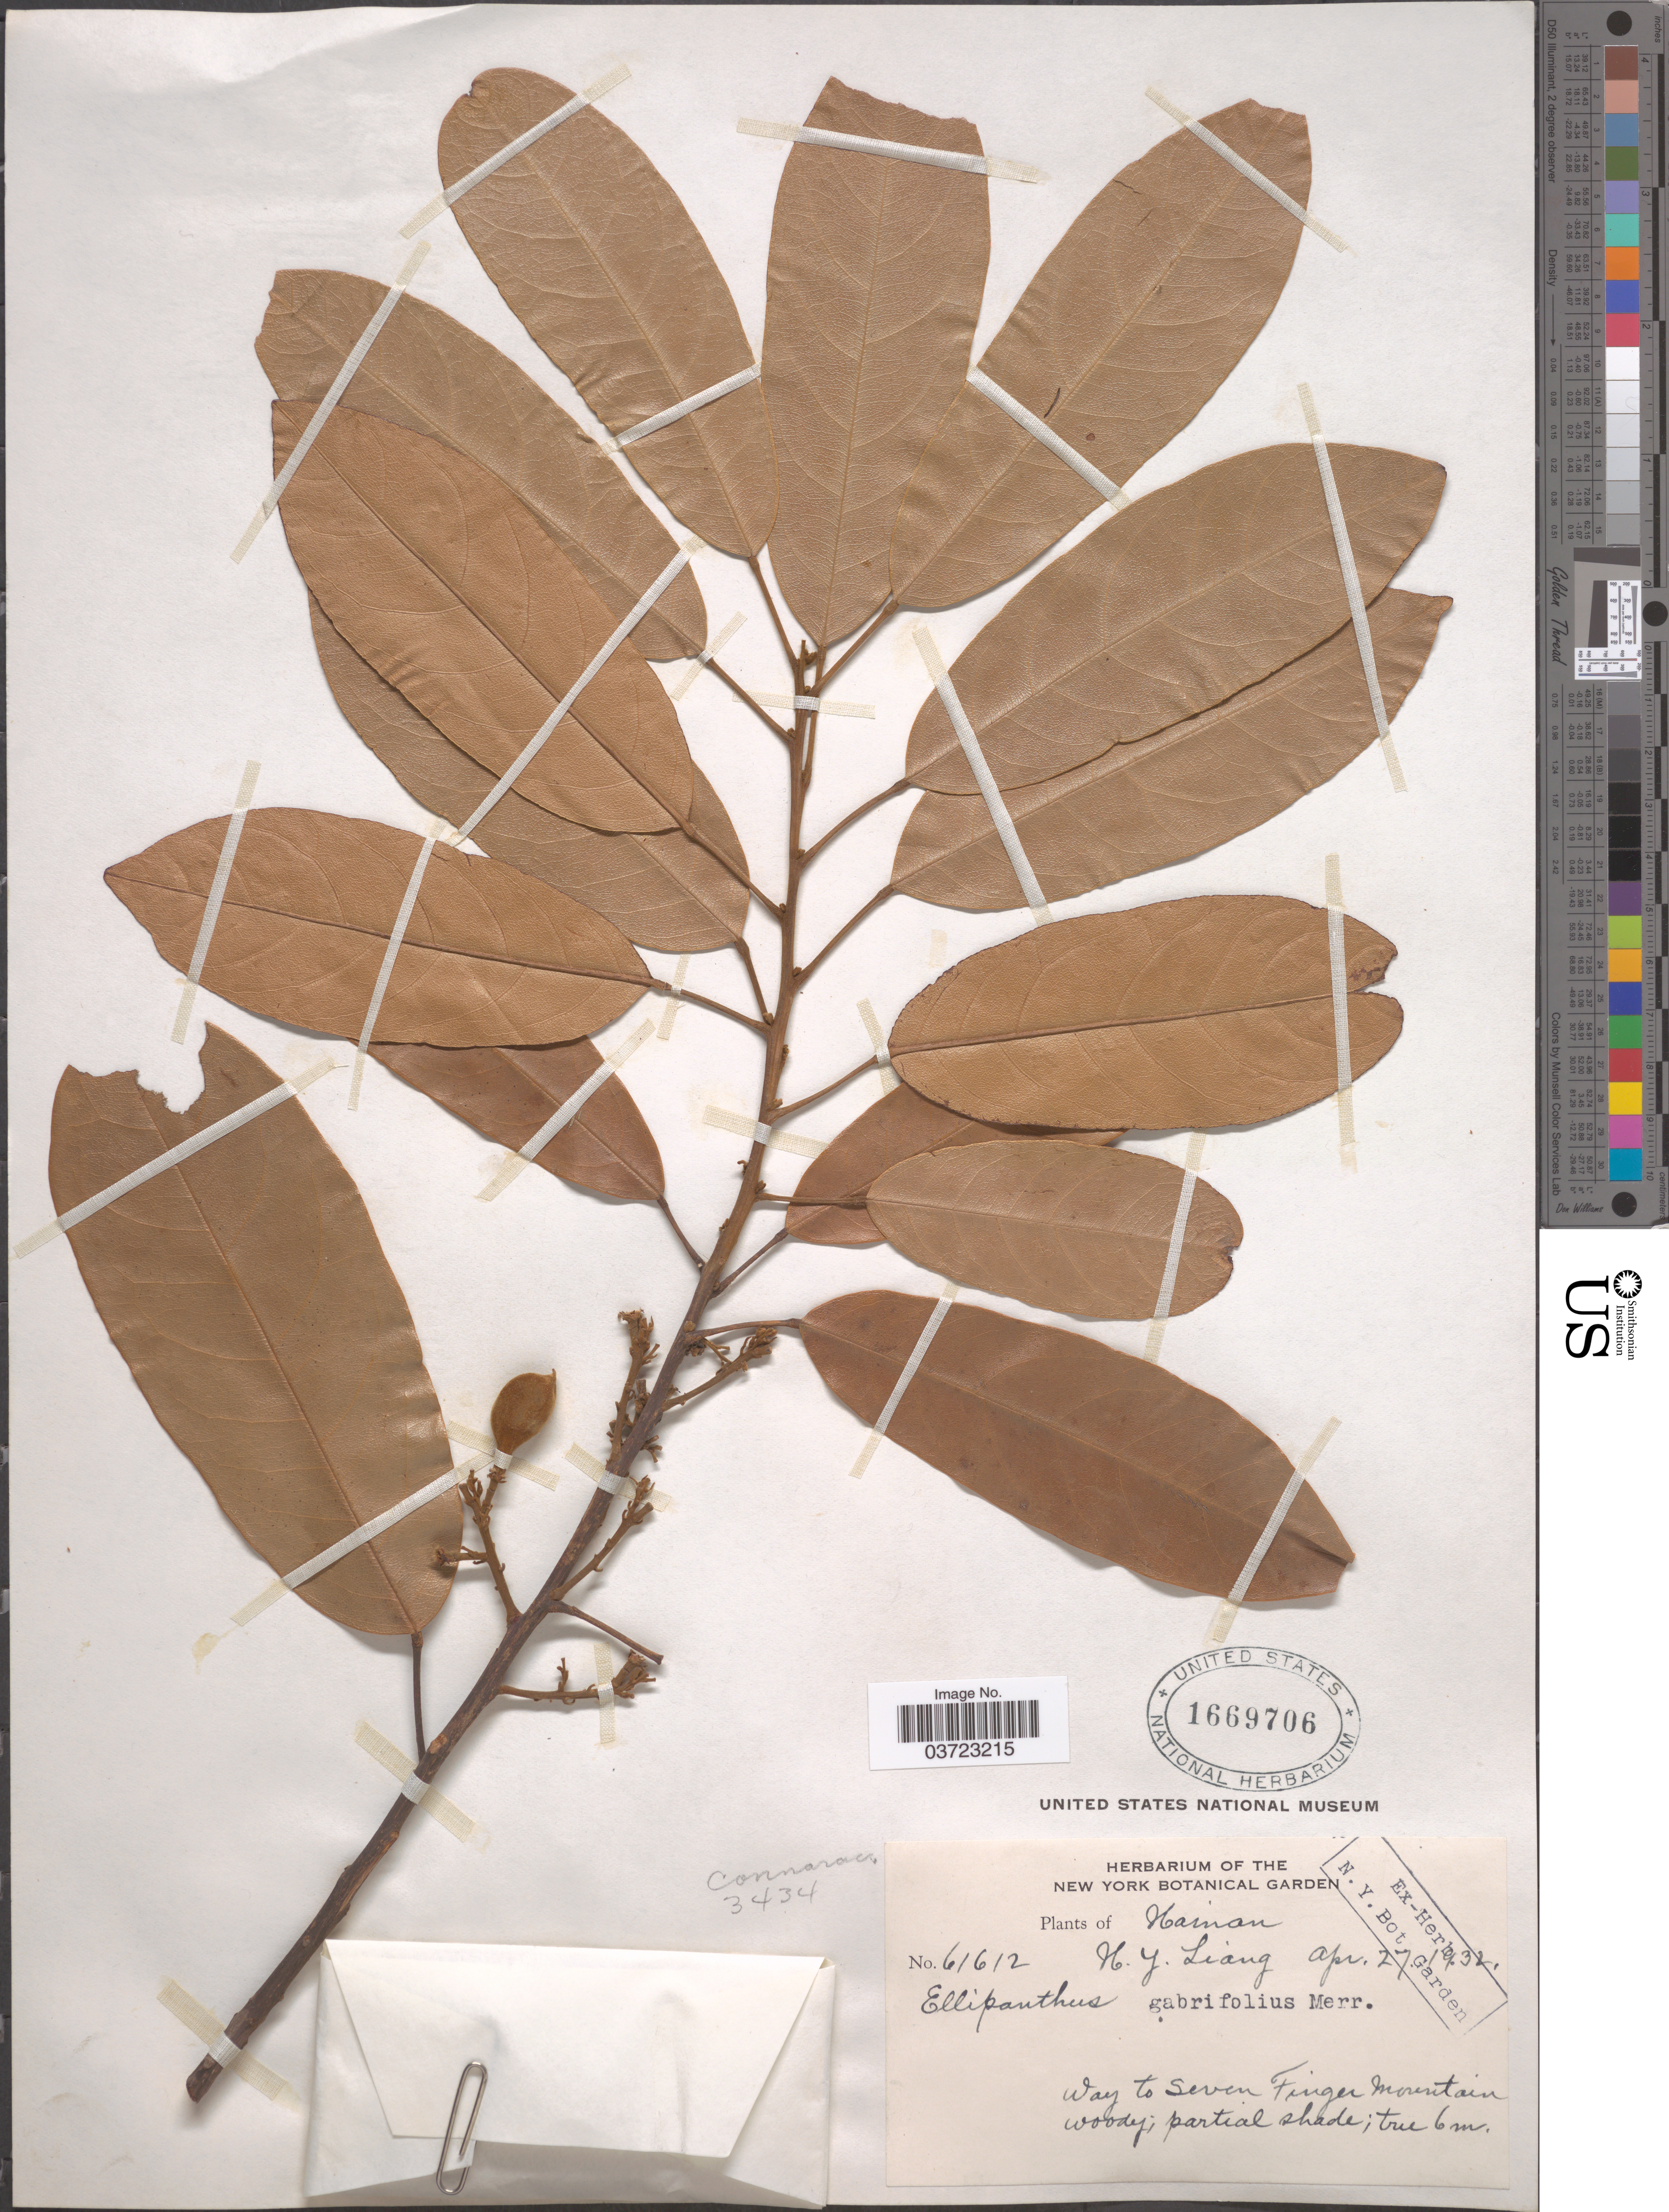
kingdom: Plantae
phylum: Tracheophyta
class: Magnoliopsida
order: Oxalidales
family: Connaraceae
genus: Ellipanthus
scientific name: Ellipanthus glabrifolius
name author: Merr.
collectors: H. Y. Liang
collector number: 61612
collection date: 1932-04-27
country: China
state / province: Hainan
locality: Way to Seven Finger Mountain.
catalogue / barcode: US 1669706